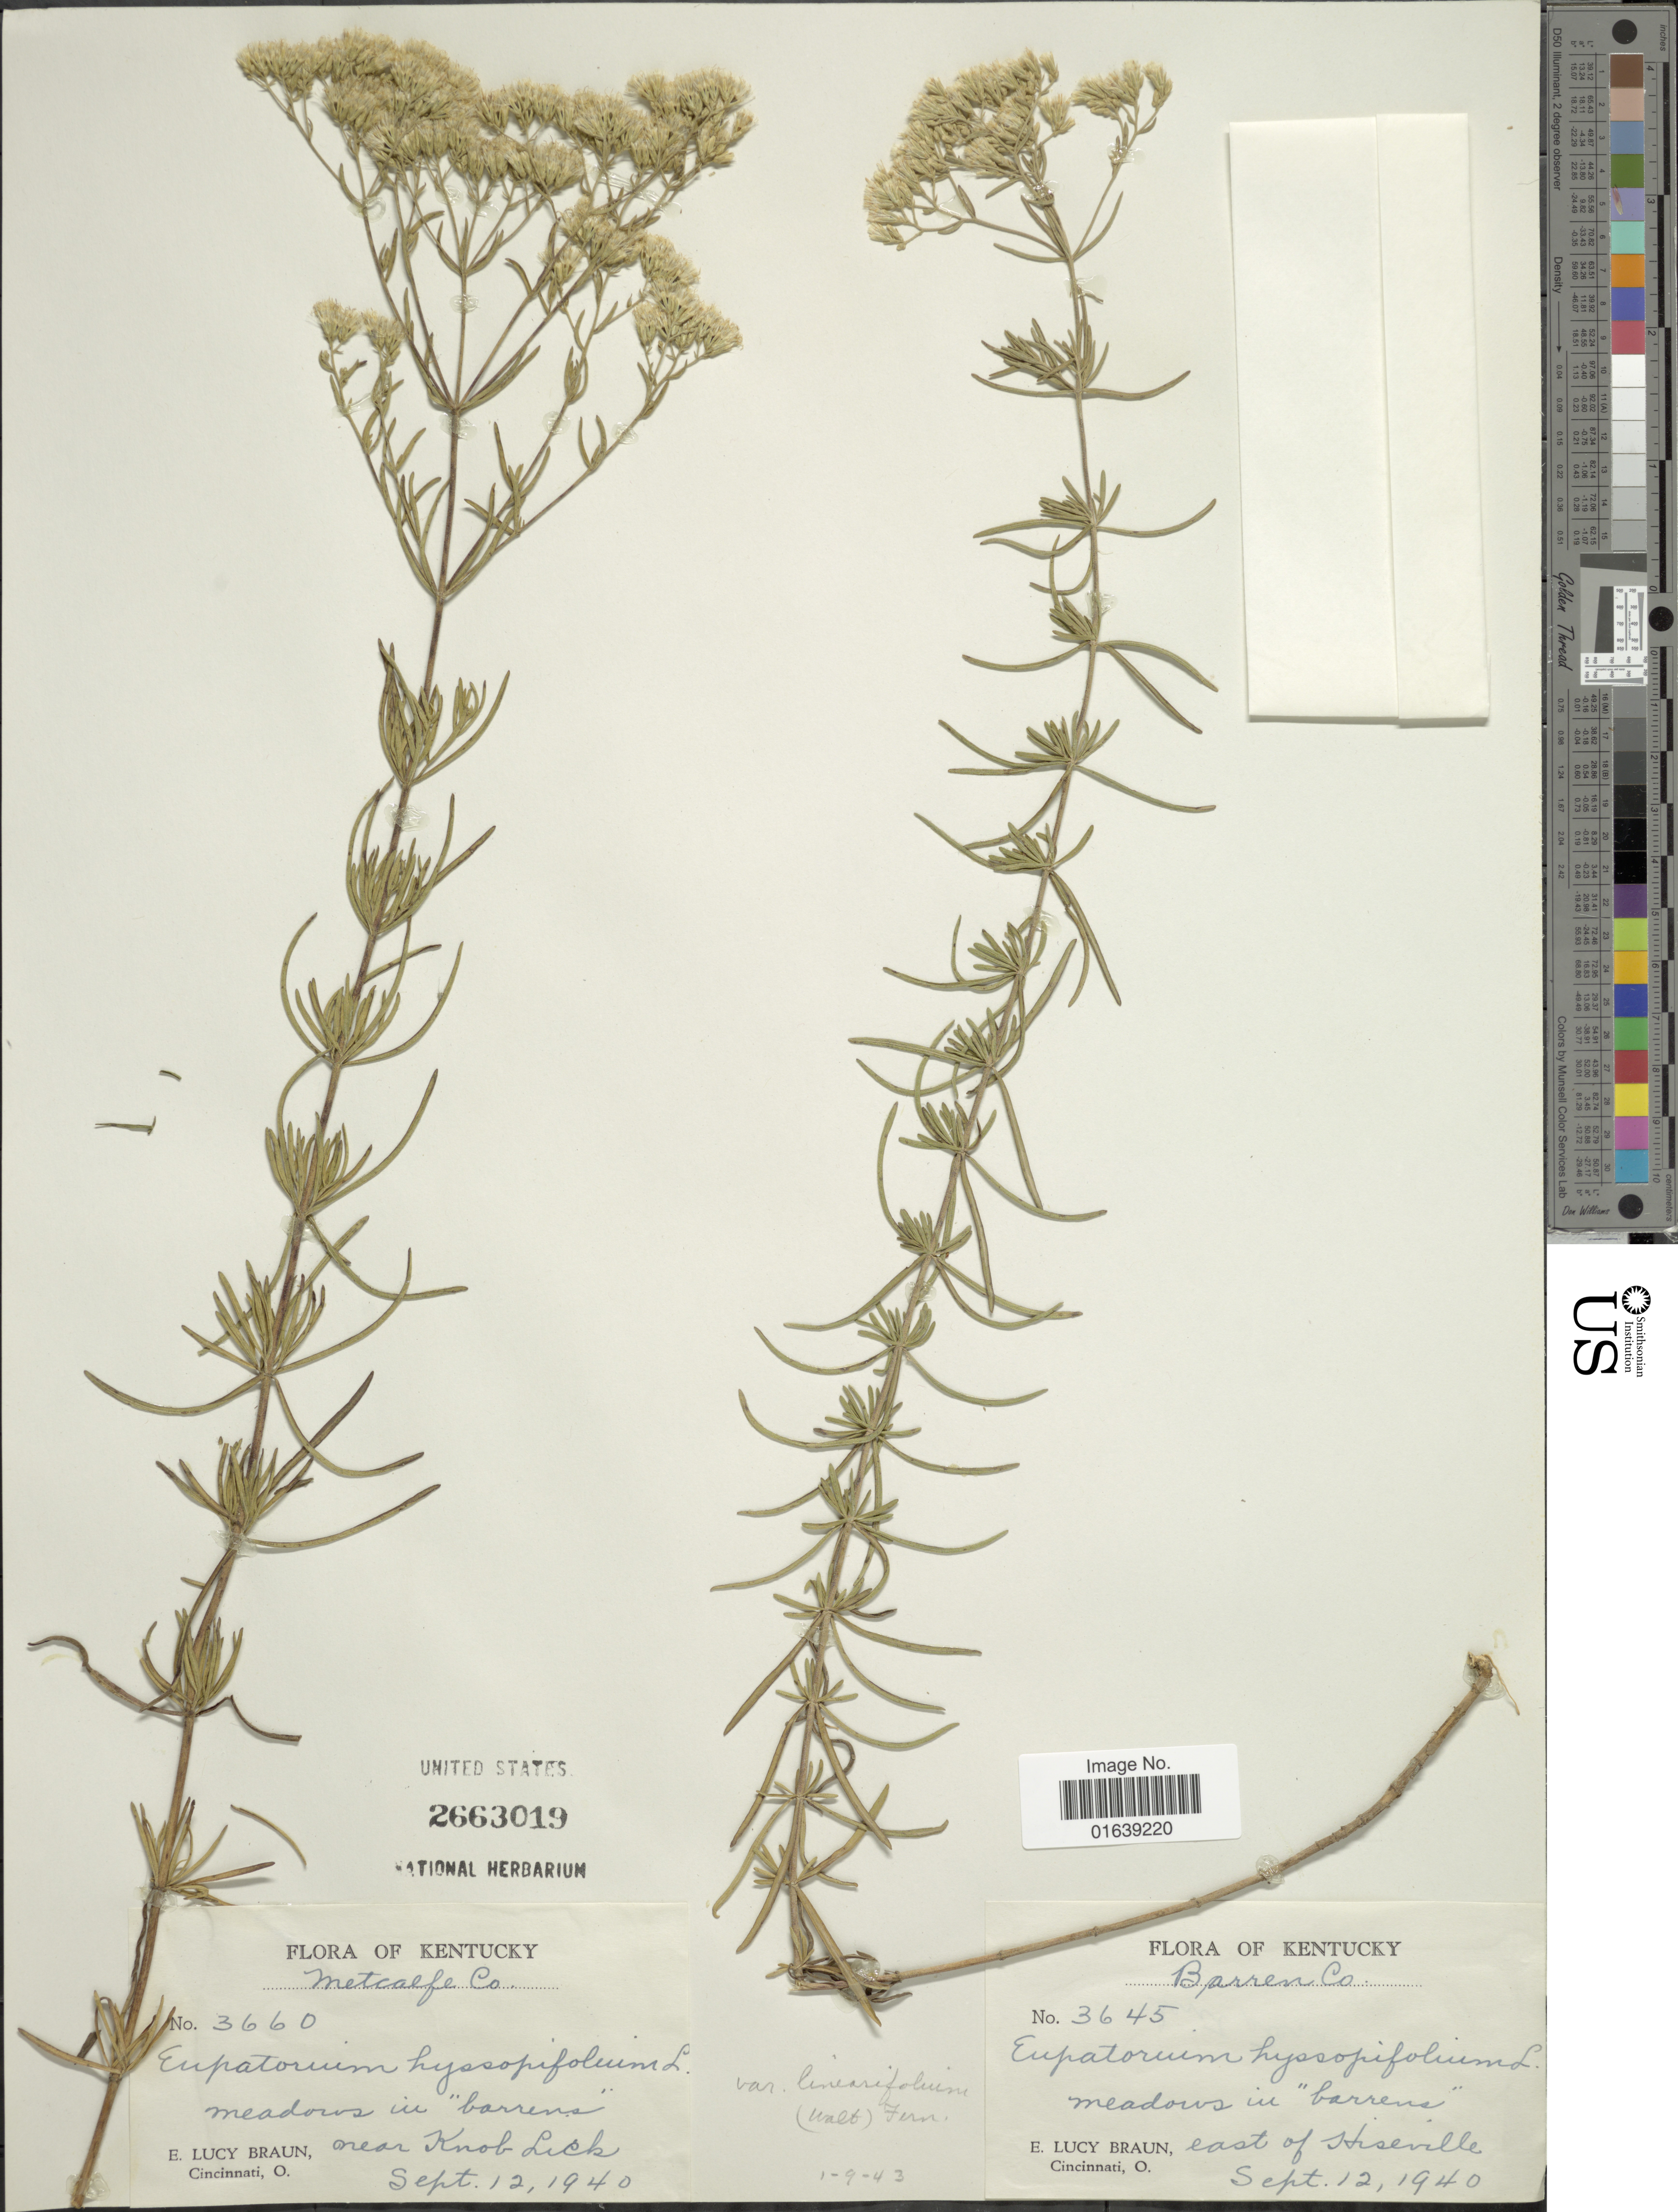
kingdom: Plantae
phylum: Tracheophyta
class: Magnoliopsida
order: Asterales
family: Asteraceae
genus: Eupatorium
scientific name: Eupatorium hyssopifolium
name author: L.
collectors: E. L. Braun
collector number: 3660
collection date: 1940-09-12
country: United States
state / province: Kentucky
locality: Kentucky. Meadows in barrens near Knob Lick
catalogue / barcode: US 2663019